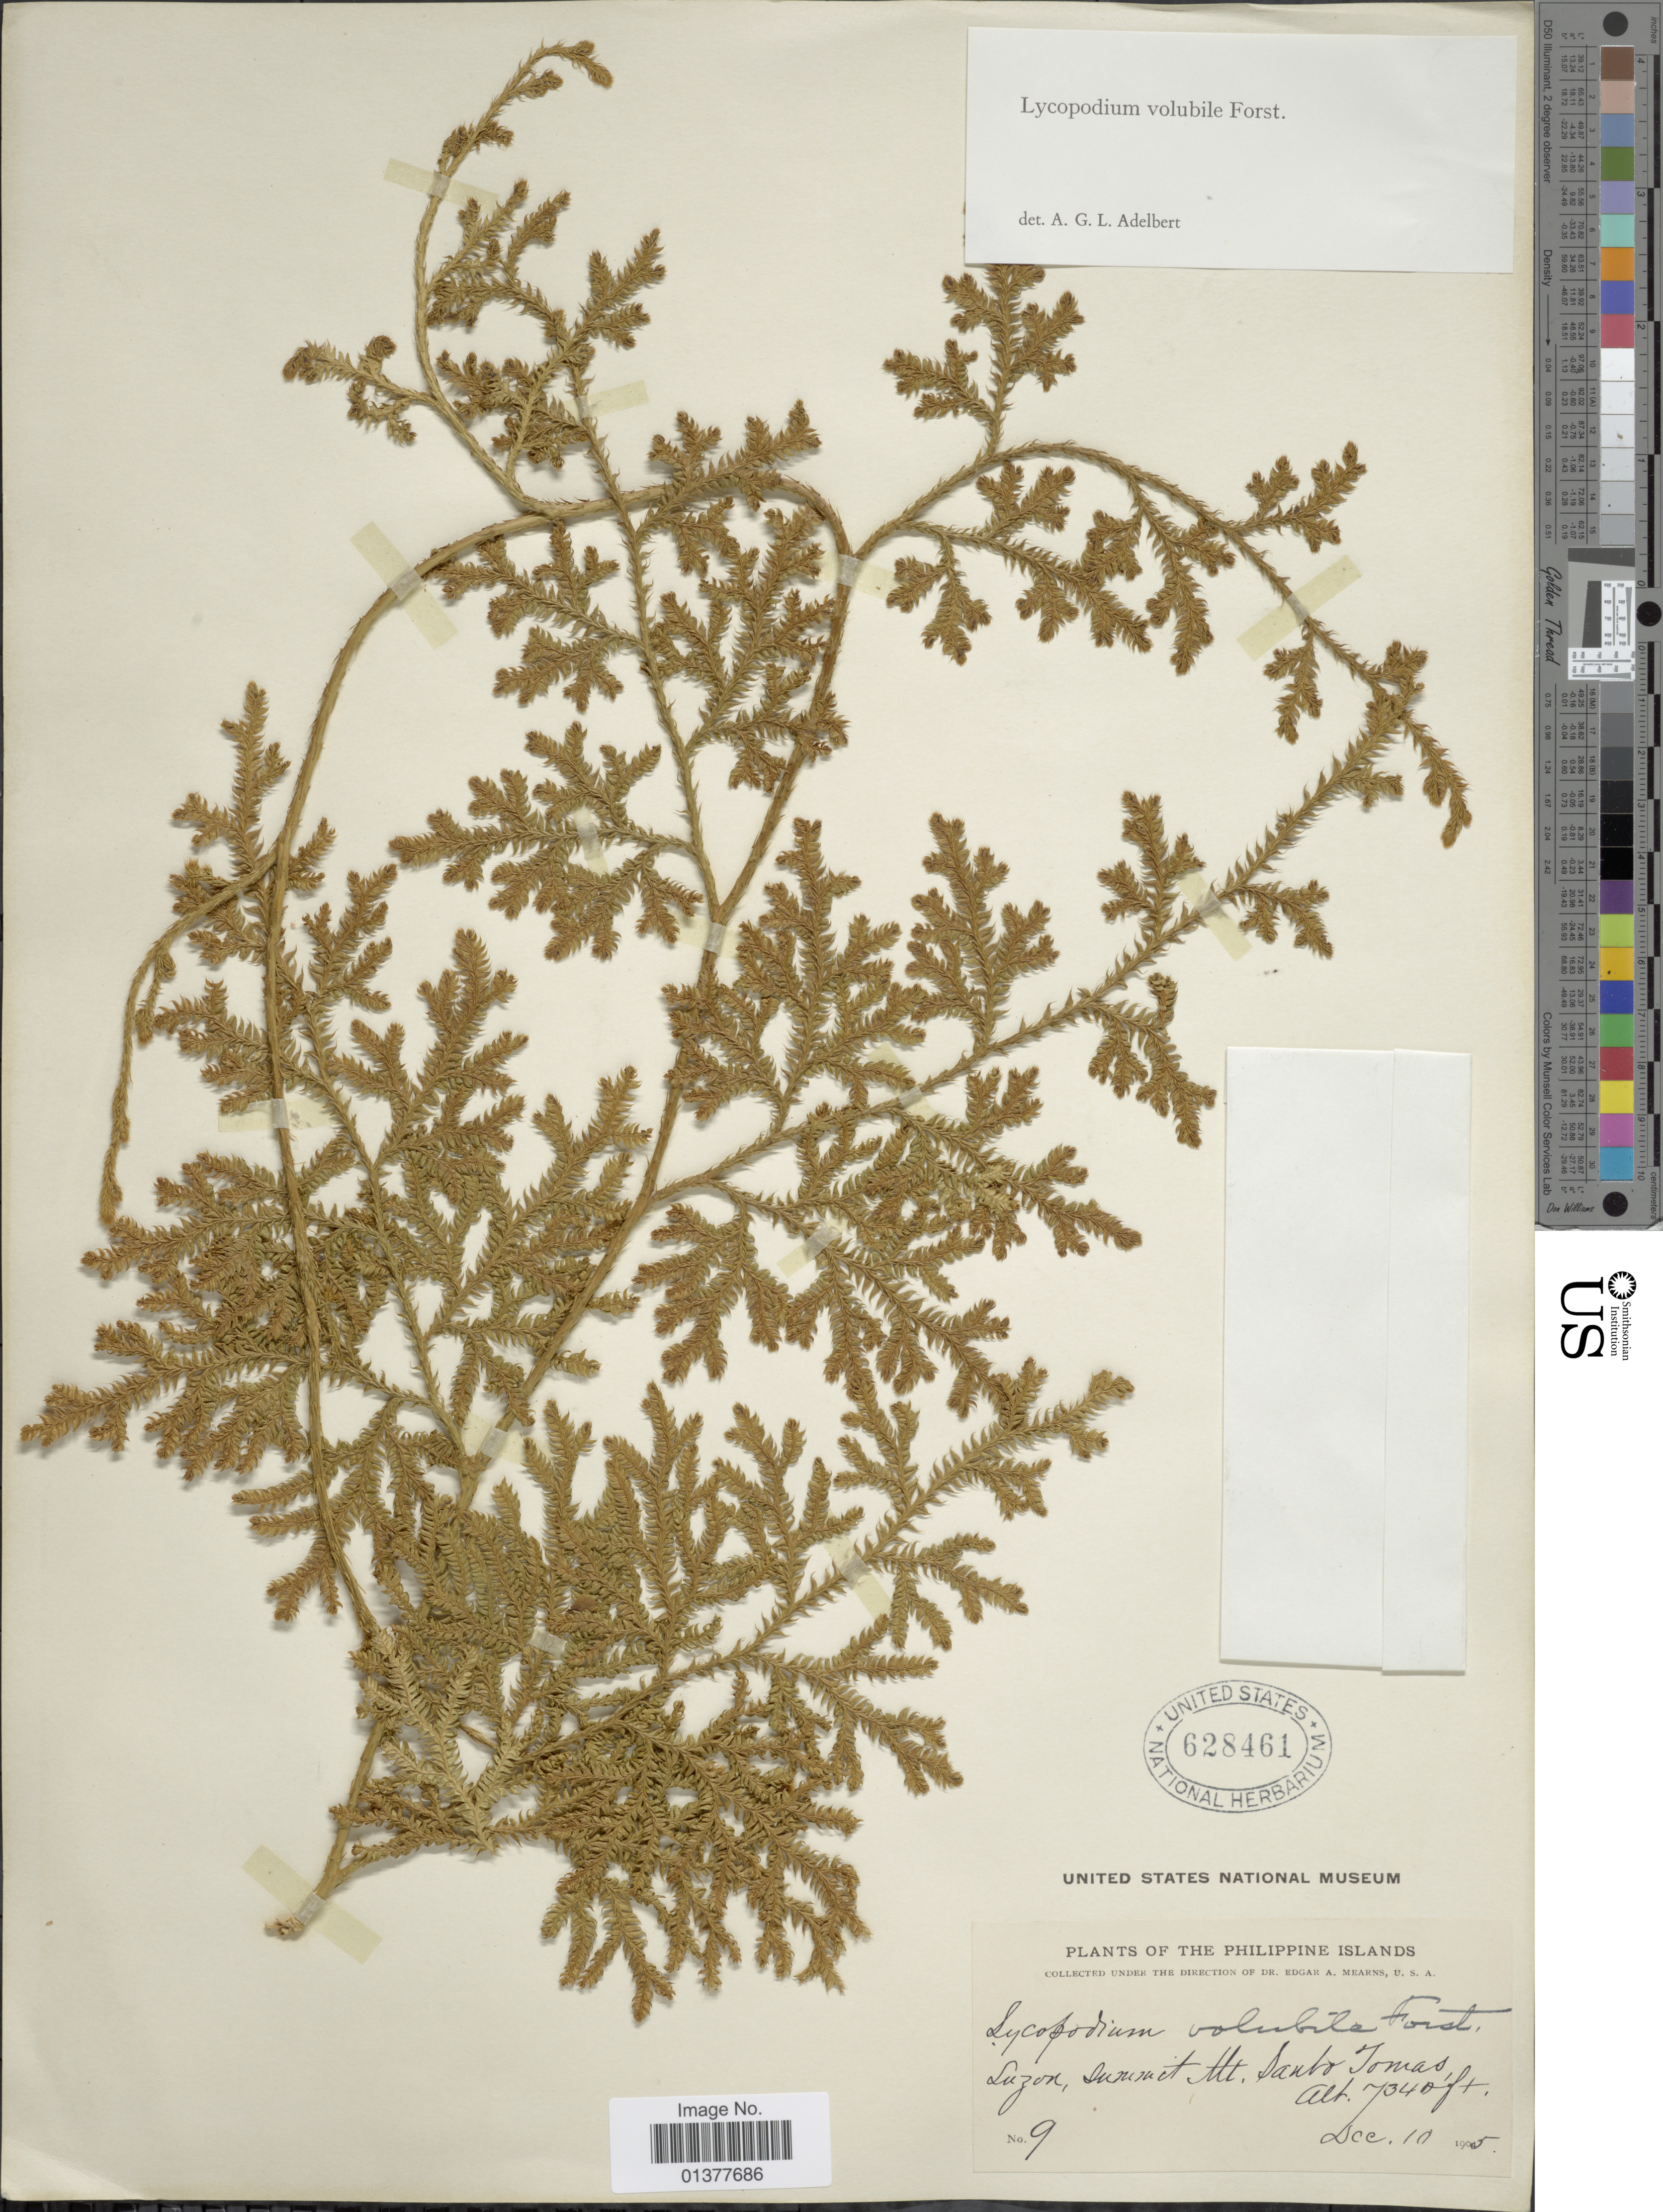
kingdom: Plantae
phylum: Tracheophyta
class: Lycopodiopsida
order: Lycopodiales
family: Lycopodiaceae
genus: Pseudodiphasium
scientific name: Pseudodiphasium volubile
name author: (G. Forst.) Holub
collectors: E. A. Mearns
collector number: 9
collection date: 1905-12-10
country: Philippines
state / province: Central Luzon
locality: Summit Mt. Santo Tomas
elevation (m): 2237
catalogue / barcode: US 628461